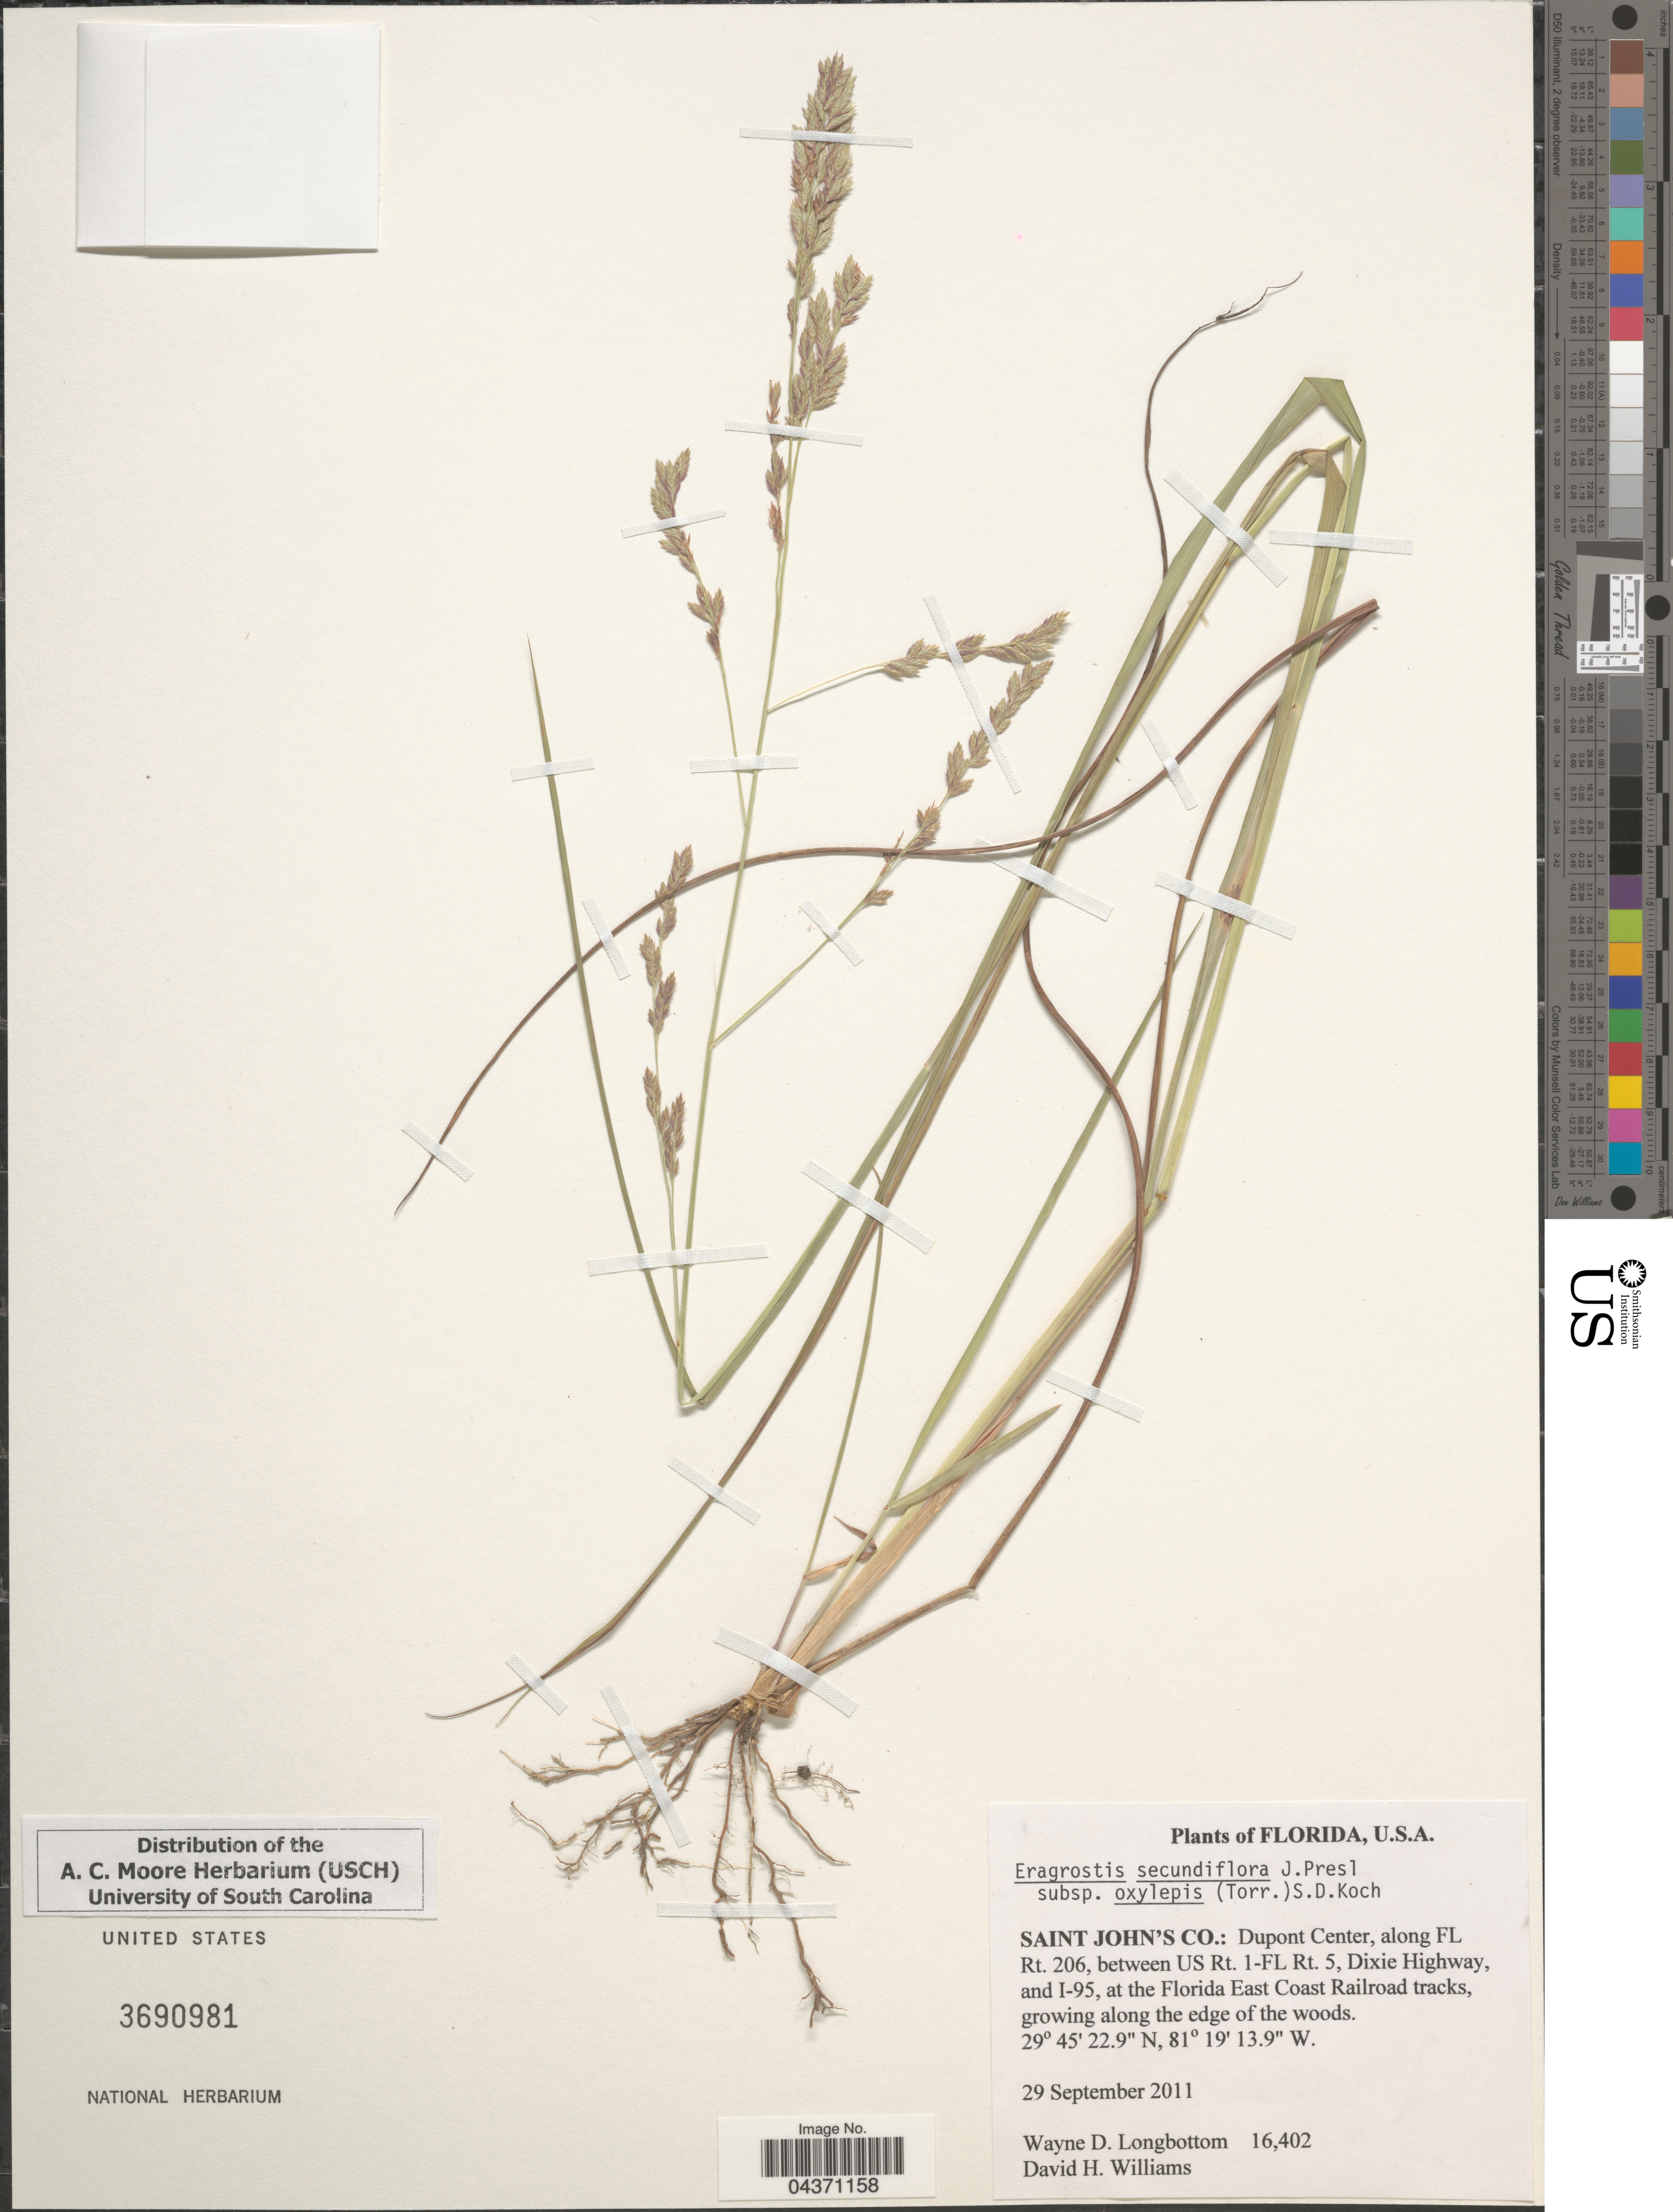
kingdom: Plantae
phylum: Tracheophyta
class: Liliopsida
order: Poales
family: Poaceae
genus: Eragrostis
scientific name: Eragrostis secundiflora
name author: J. Presl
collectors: W. D. Longbottom & D. H. Williams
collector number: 16402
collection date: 2011-09-29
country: United States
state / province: Florida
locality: Saint John's Co.: Dupont Center, along FL Rt. 206, between US Rt. 1-FL Rt. 5, Dixie Highway, and I-95, at the Florida East Coast Railroad tracks, along the edge of the woods.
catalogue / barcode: US 3690981